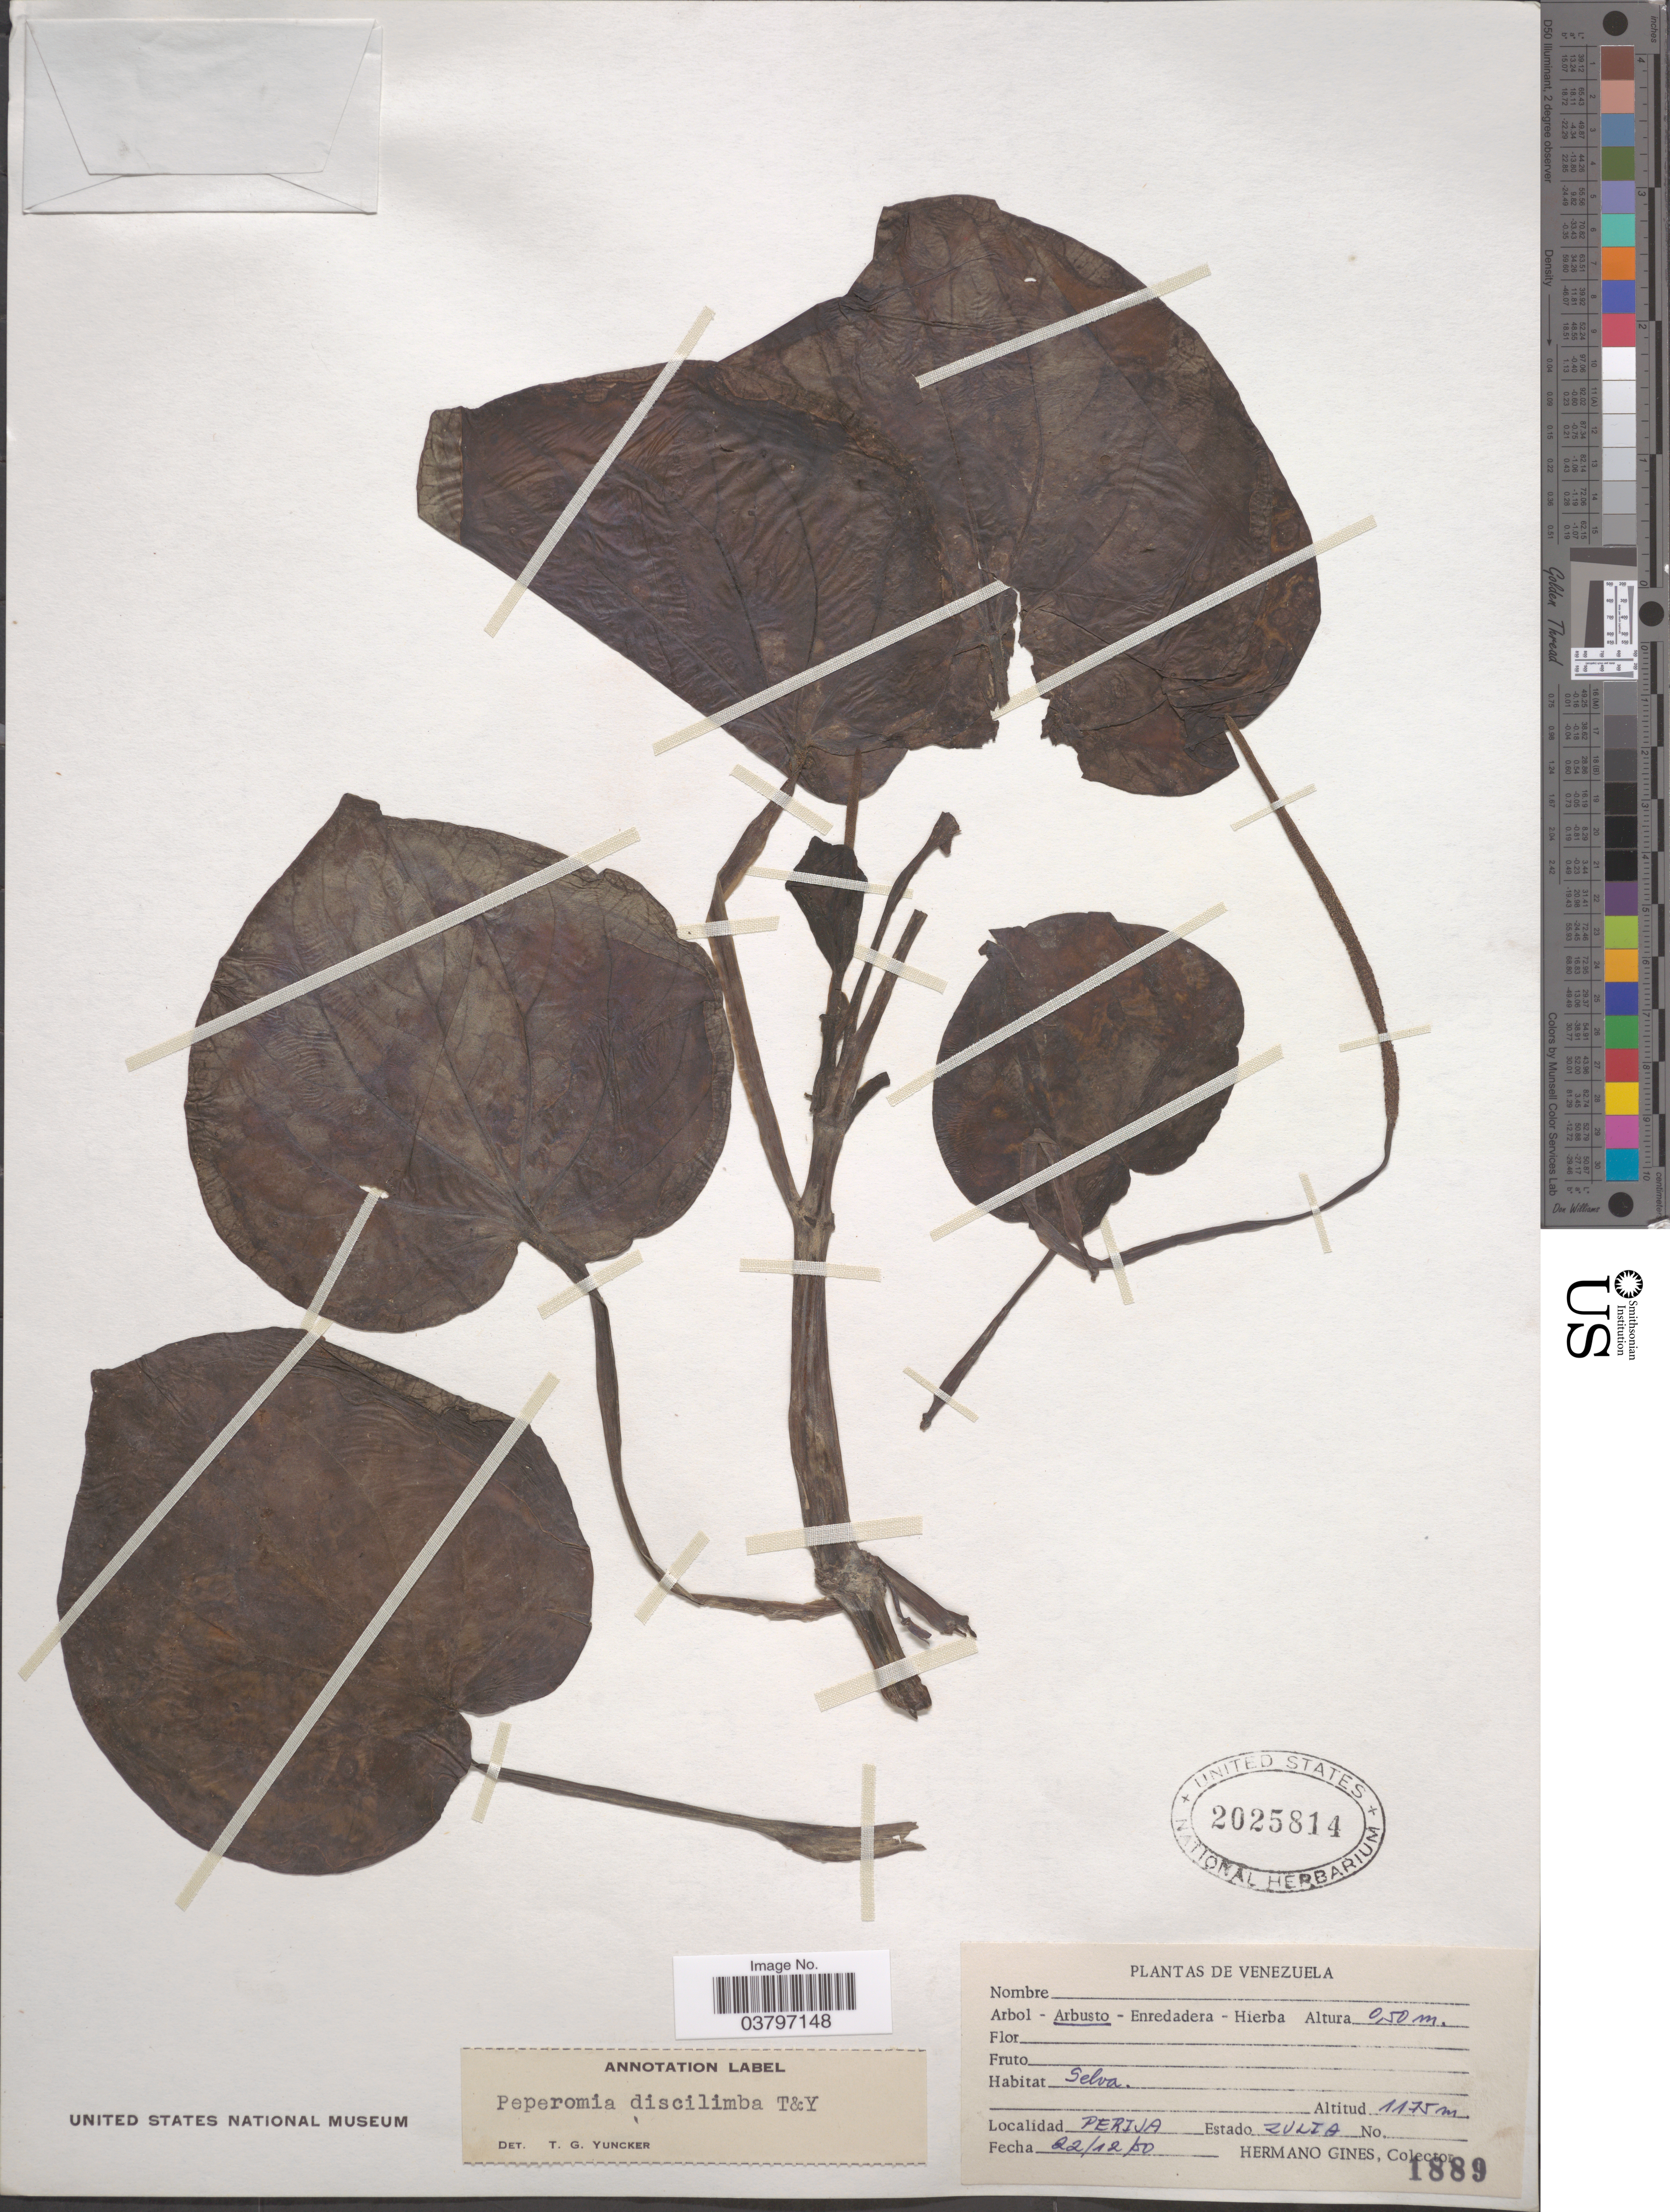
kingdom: Plantae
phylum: Tracheophyta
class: Magnoliopsida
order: Piperales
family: Piperaceae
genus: Peperomia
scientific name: Peperomia discilimba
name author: Trel. & Yunck.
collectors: Bro. Gines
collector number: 1889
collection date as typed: Transcribed d/m/y: 22/12/50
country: Venezuela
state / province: Zulia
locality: Perija.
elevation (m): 1175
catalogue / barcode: US 2025814